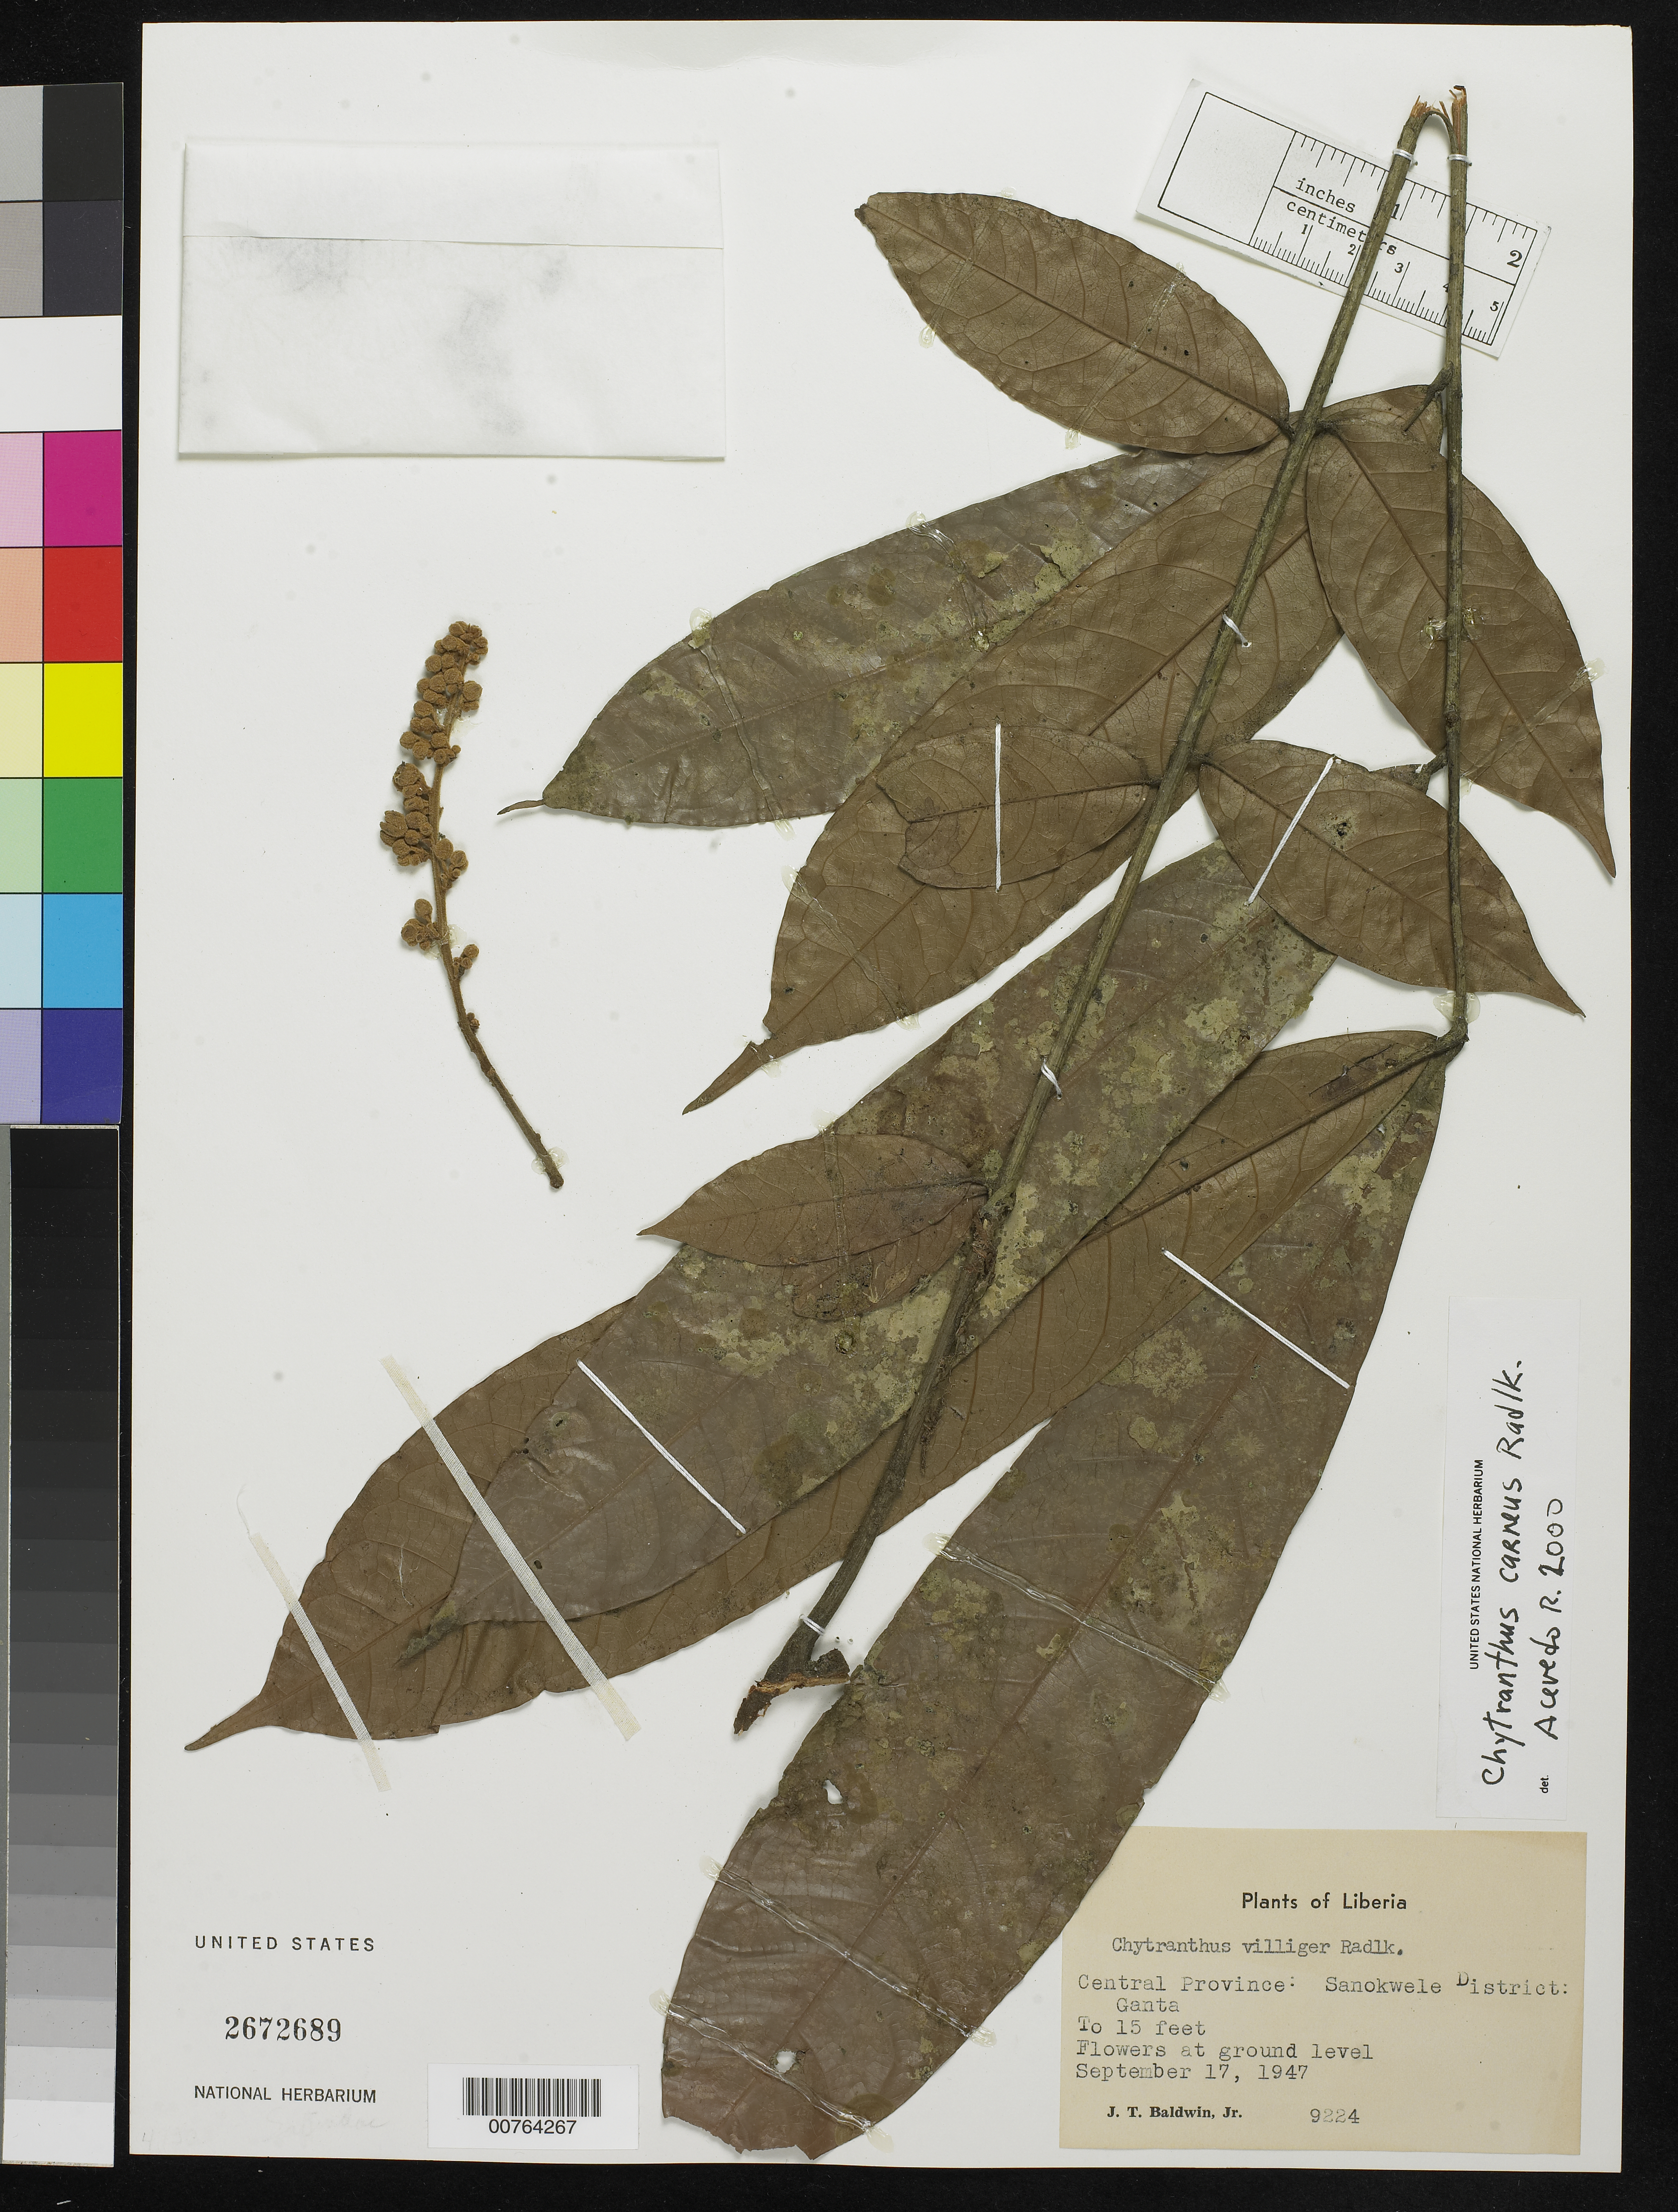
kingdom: Plantae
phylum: Tracheophyta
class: Magnoliopsida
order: Sapindales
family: Sapindaceae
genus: Chytranthus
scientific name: Chytranthus carneus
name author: Radlk.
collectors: J. T. Baldwin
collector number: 9224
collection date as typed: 17 Sep 1947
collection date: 1947-09-17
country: Liberia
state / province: Nimba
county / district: Sanokwele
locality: Ganta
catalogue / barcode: US 2672689